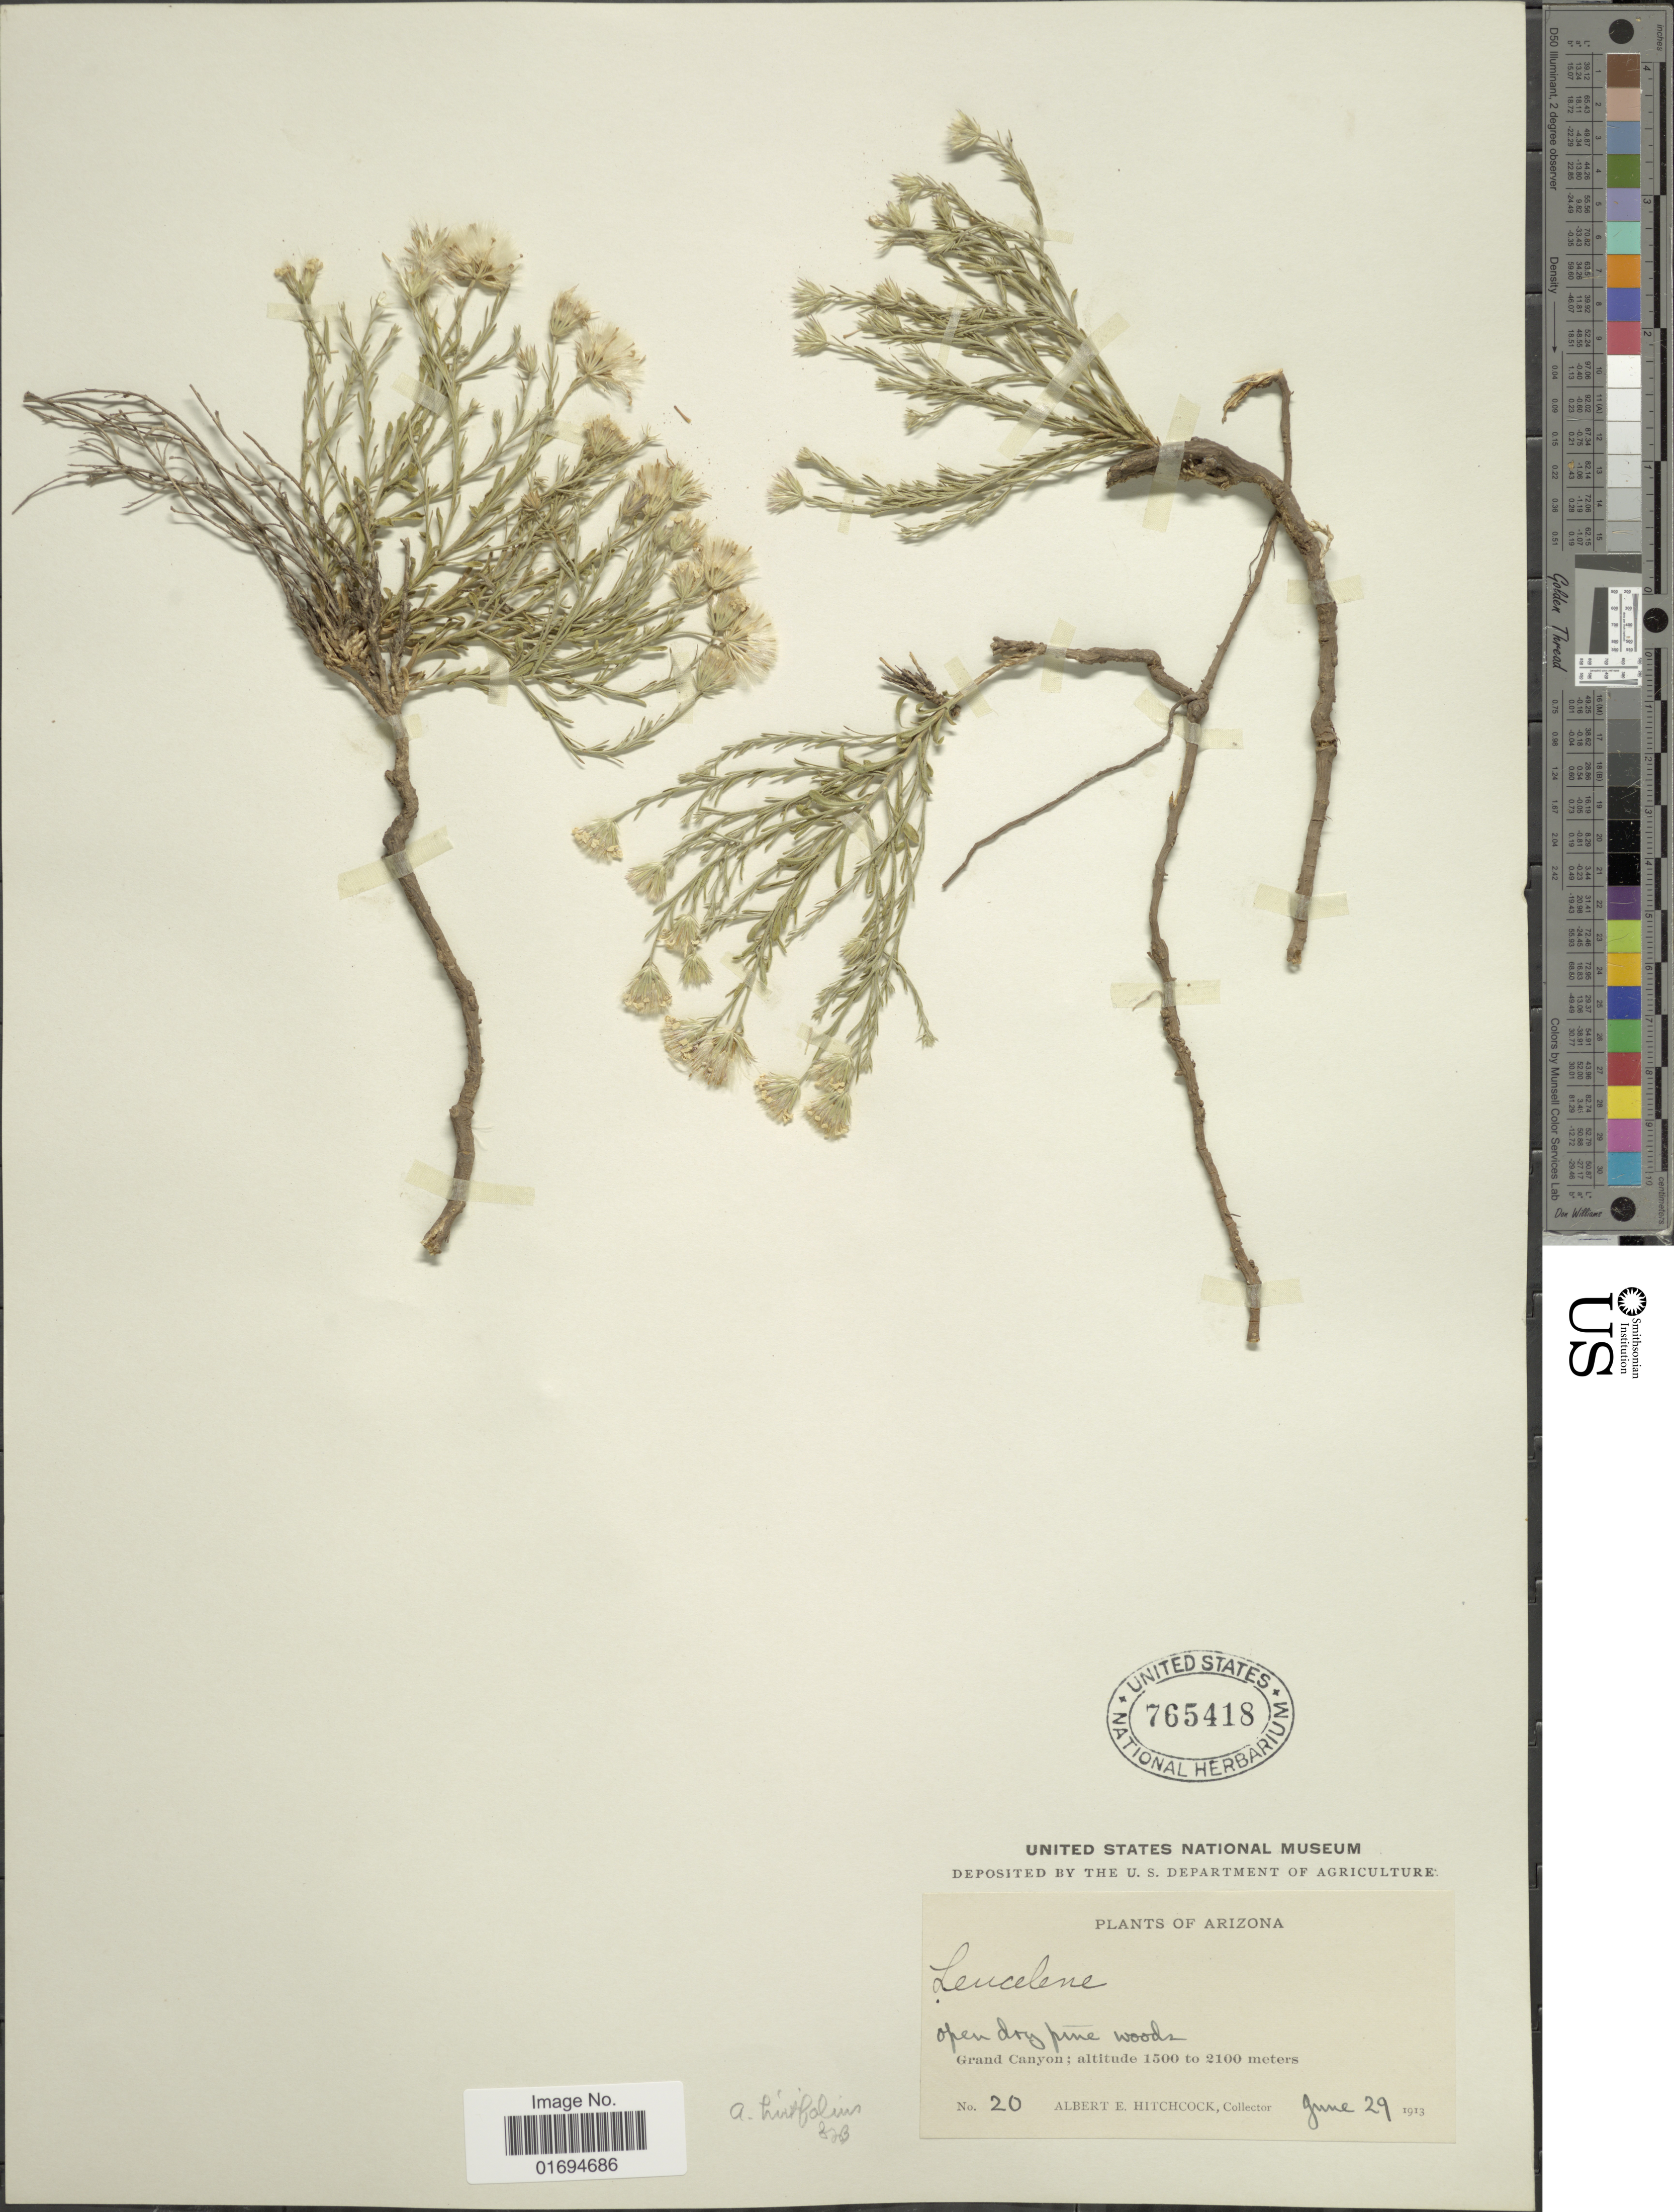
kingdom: Plantae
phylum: Tracheophyta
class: Magnoliopsida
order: Asterales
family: Asteraceae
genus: Chaetopappa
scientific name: Chaetopappa ericoides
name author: (Torr.) G.L. Nesom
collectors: A. S. Hitchcock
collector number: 20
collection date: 1913-06-29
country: United States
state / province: Arizona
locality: Grand Canyon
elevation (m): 1500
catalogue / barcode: US 765418